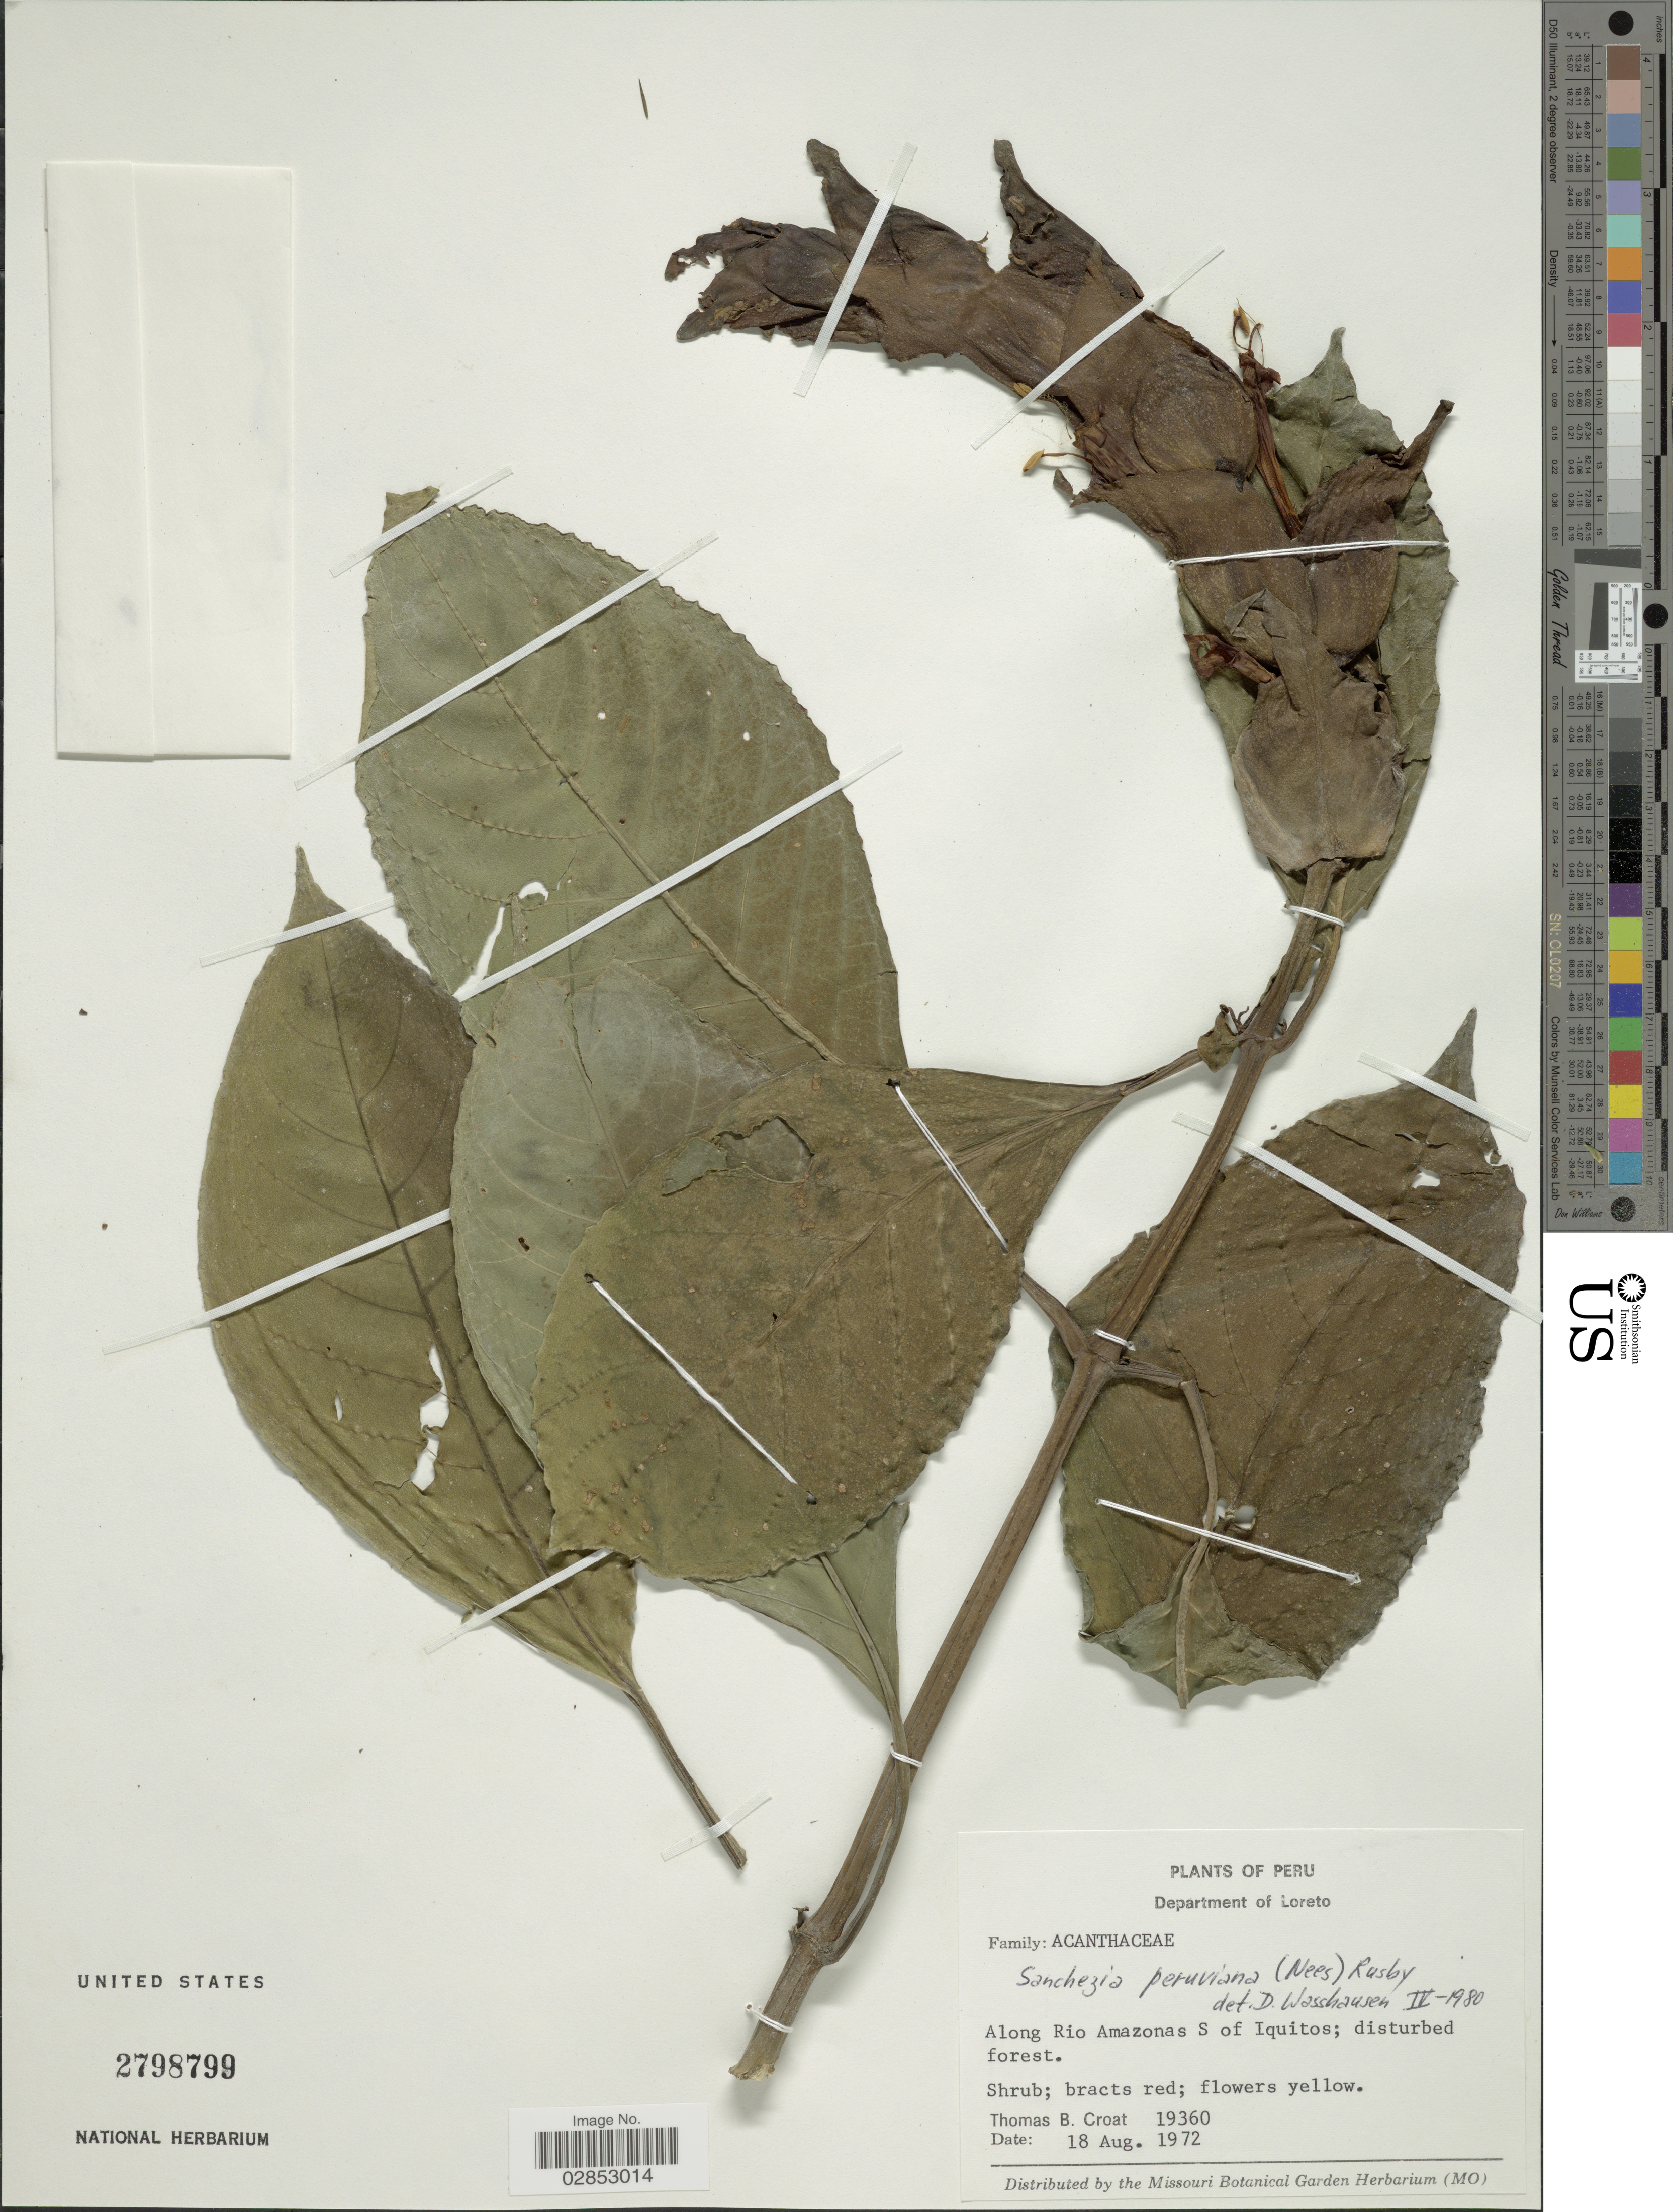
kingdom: Plantae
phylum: Tracheophyta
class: Magnoliopsida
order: Lamiales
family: Acanthaceae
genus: Sanchezia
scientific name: Sanchezia macrocnemis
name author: (Nees) Wassh.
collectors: T. B. Croat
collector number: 19360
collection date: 1972-08-18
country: Peru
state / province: Loreto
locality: Department of Loreto. Along Rio Amazonas S of Iquitos.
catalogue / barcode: US 2798799